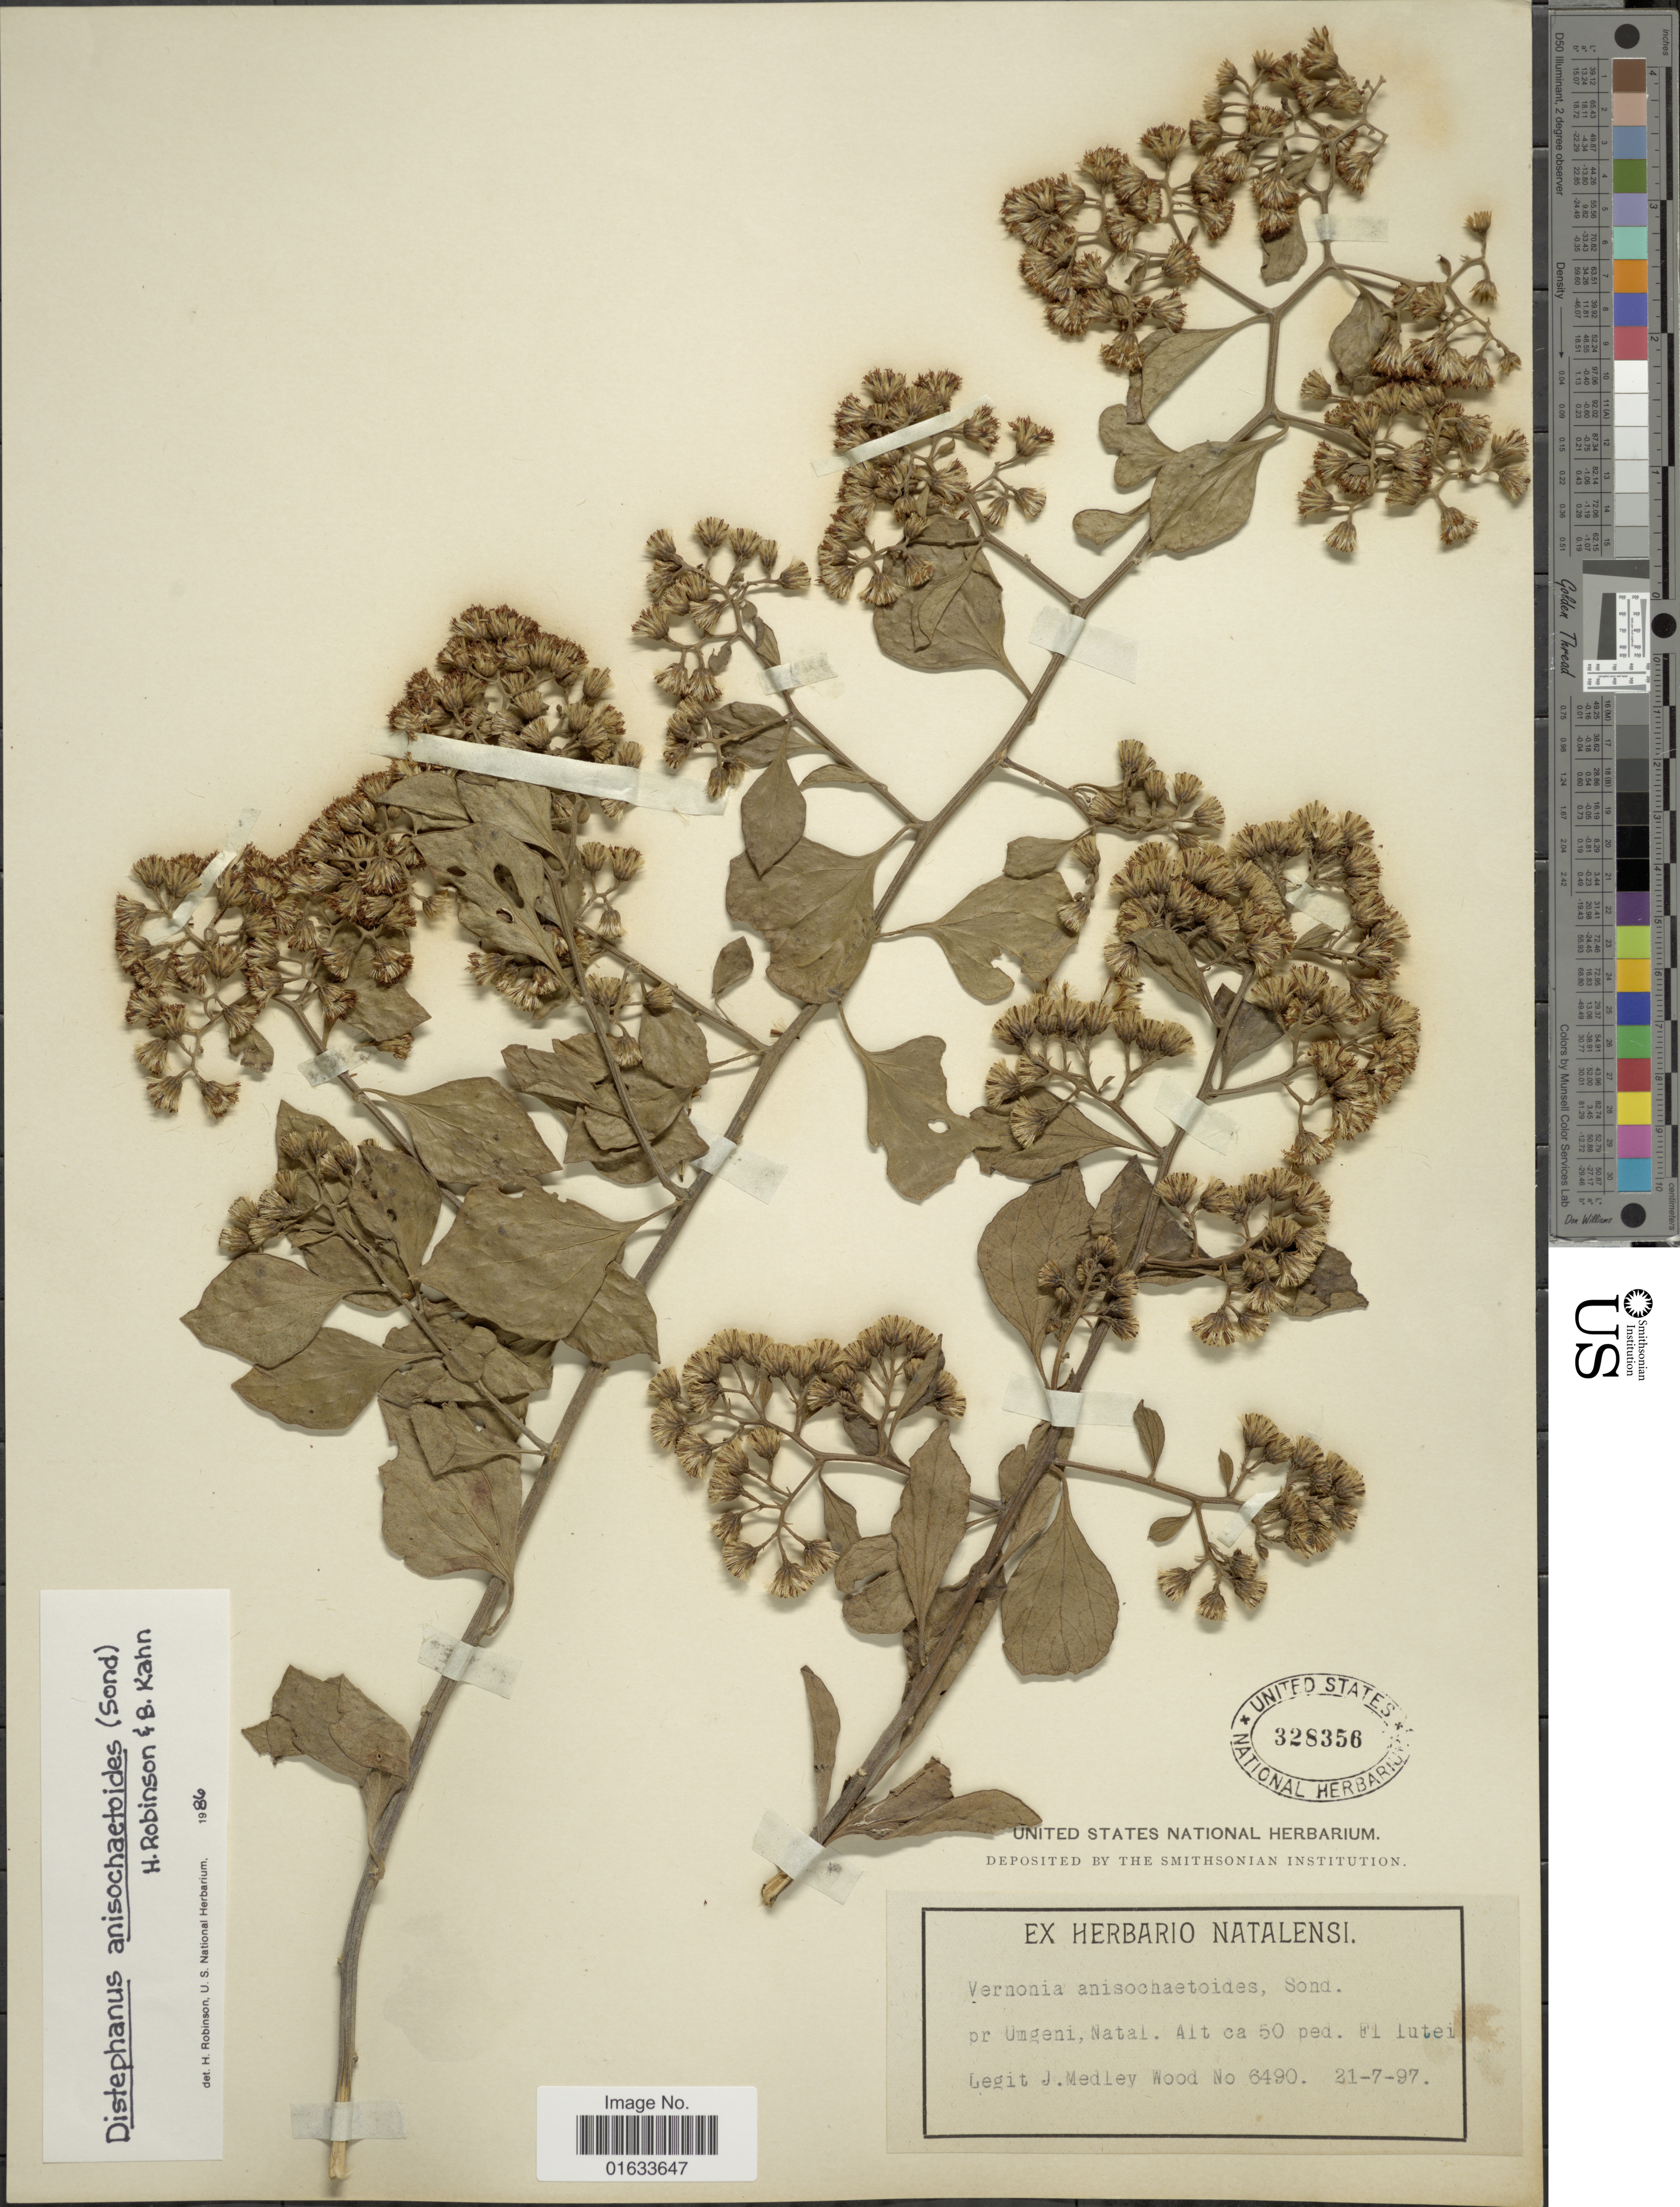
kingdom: Plantae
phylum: Tracheophyta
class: Magnoliopsida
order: Asterales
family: Asteraceae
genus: Distephanus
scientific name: Distephanus anisochaetoides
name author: (Sond.) H. Rob. & B. Kahn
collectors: J. M. Wood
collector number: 6490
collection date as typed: Transcribed d/m/y: 21/7/97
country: South Africa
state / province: KwaZulu-Natal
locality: Pr. Umgeni, Natal.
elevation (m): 15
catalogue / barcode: US 328356